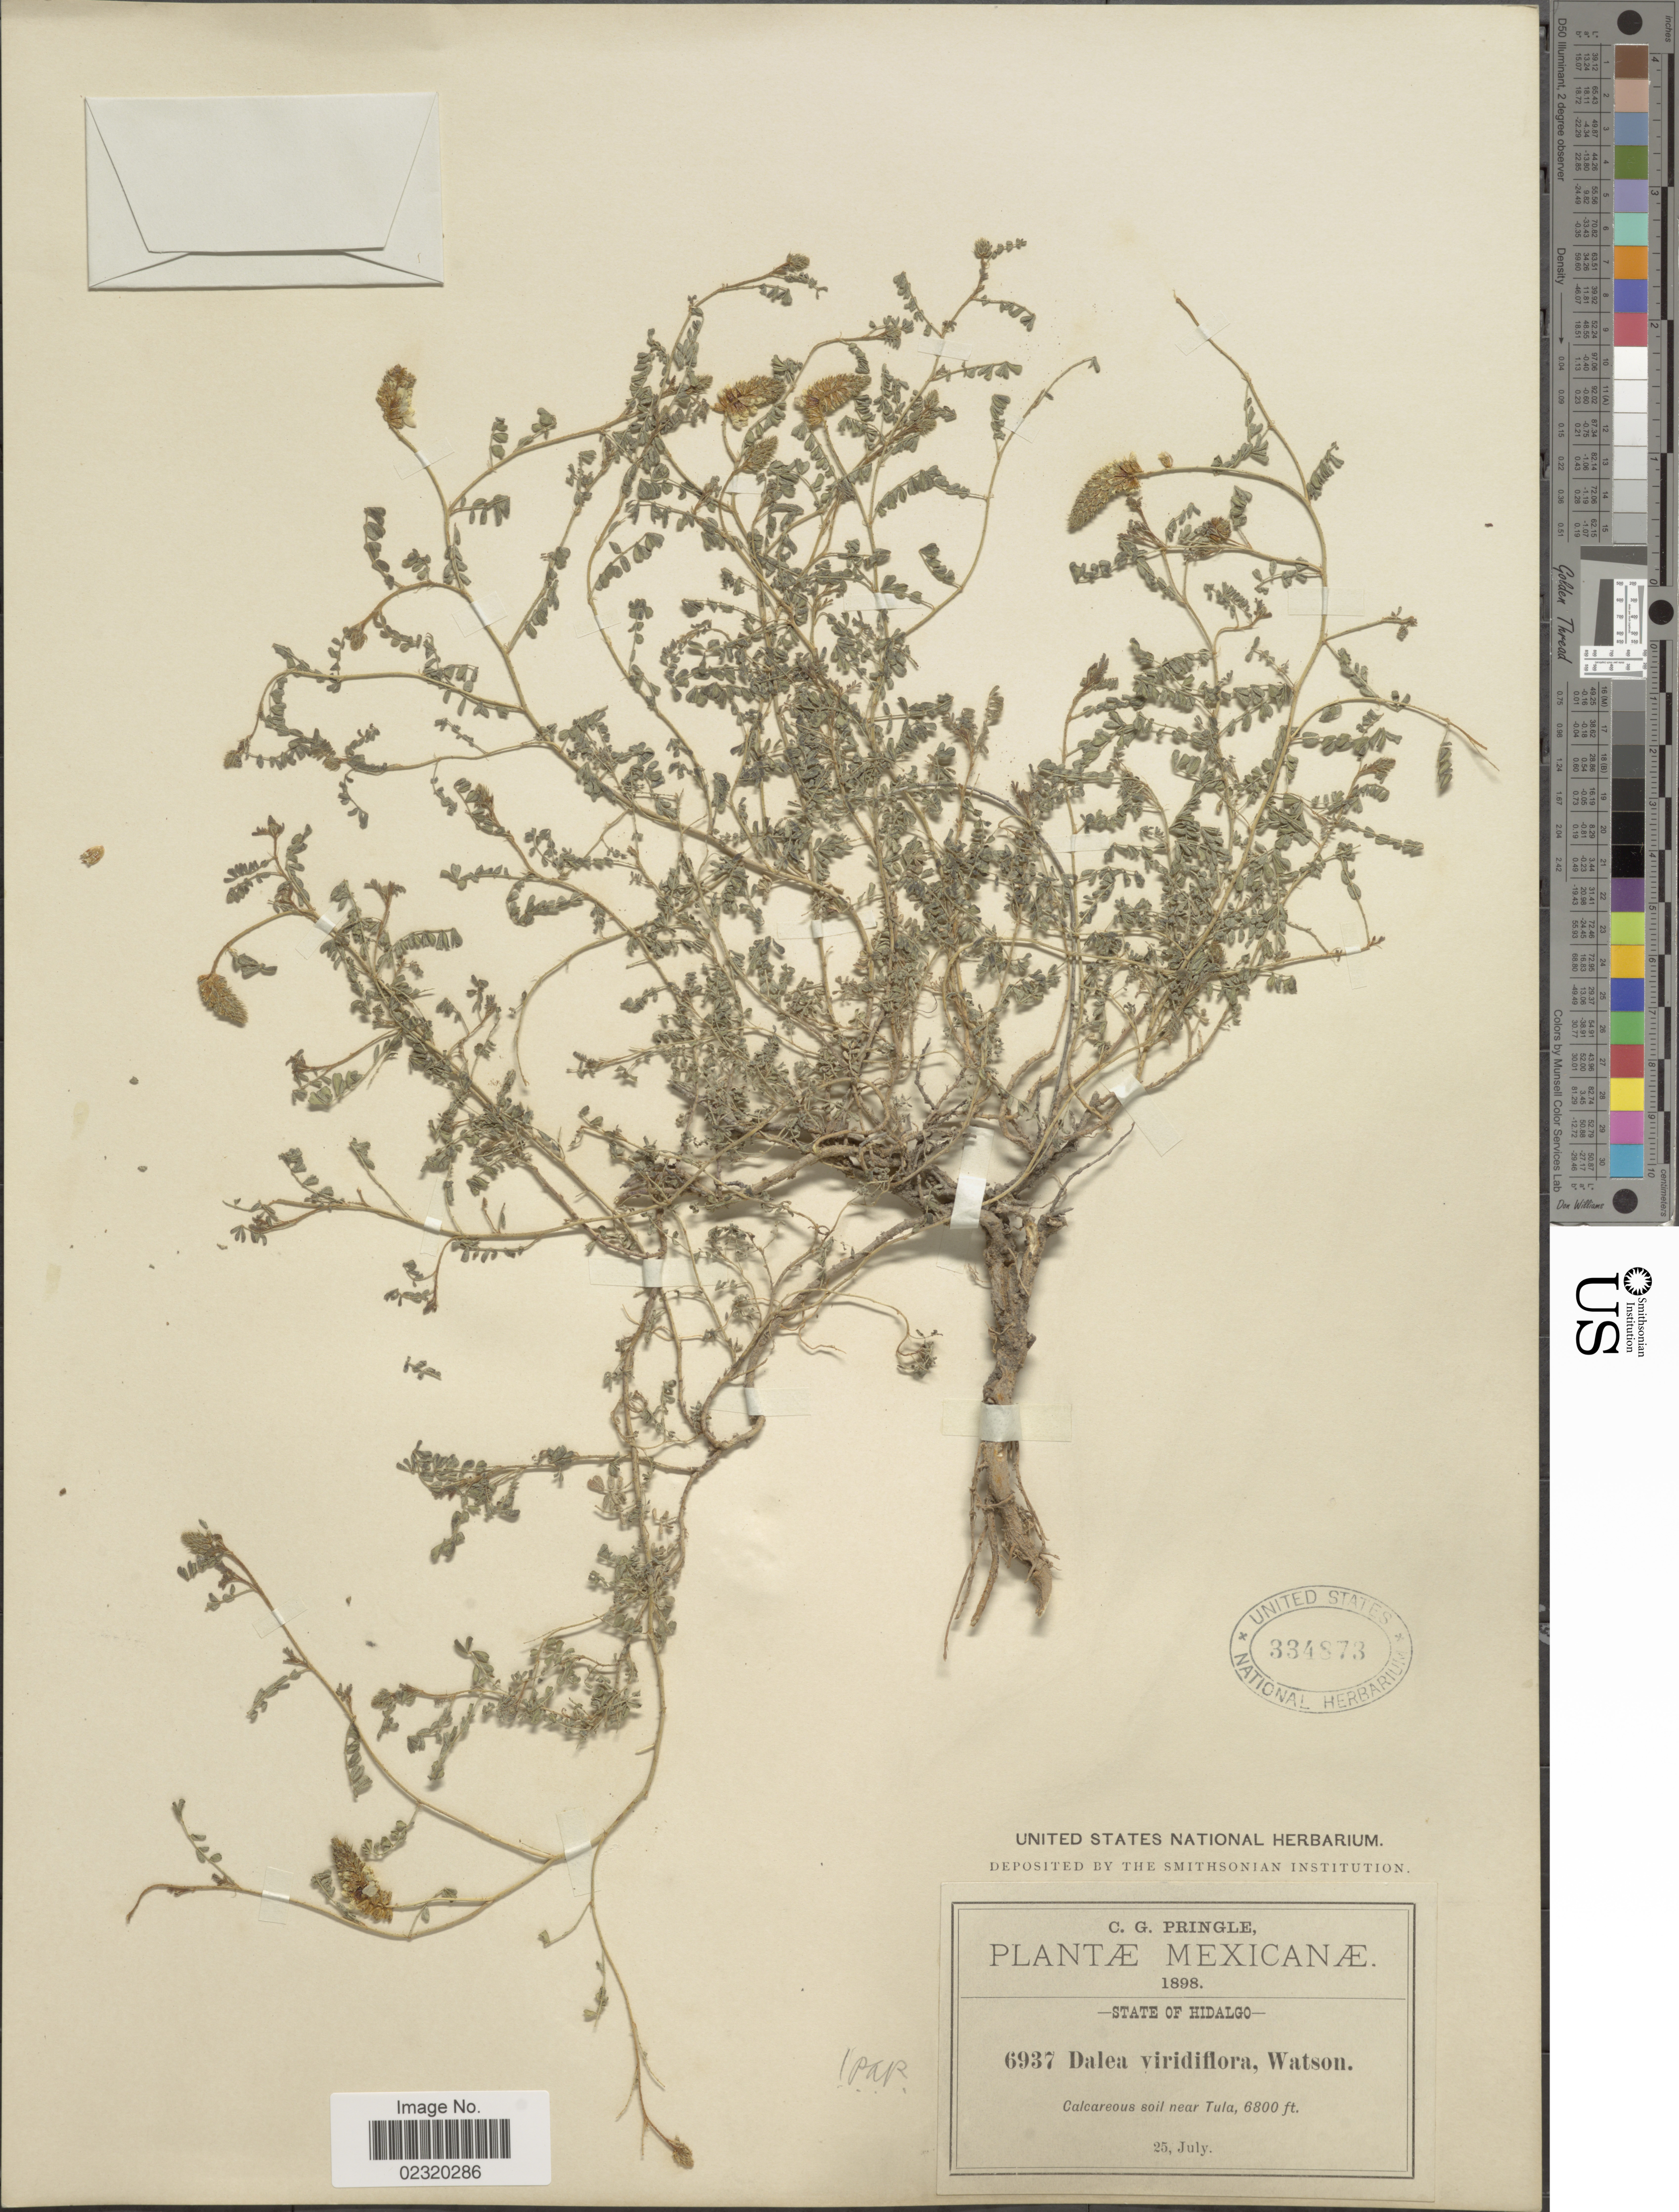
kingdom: Plantae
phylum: Tracheophyta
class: Magnoliopsida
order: Fabales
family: Fabaceae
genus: Dalea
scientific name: Dalea viridiflora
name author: S. Watson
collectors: C. G. Pringle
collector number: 6937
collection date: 1898-07-25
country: Mexico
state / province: Hidalgo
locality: Calcareous soil near Tula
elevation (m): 2073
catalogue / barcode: US 334873